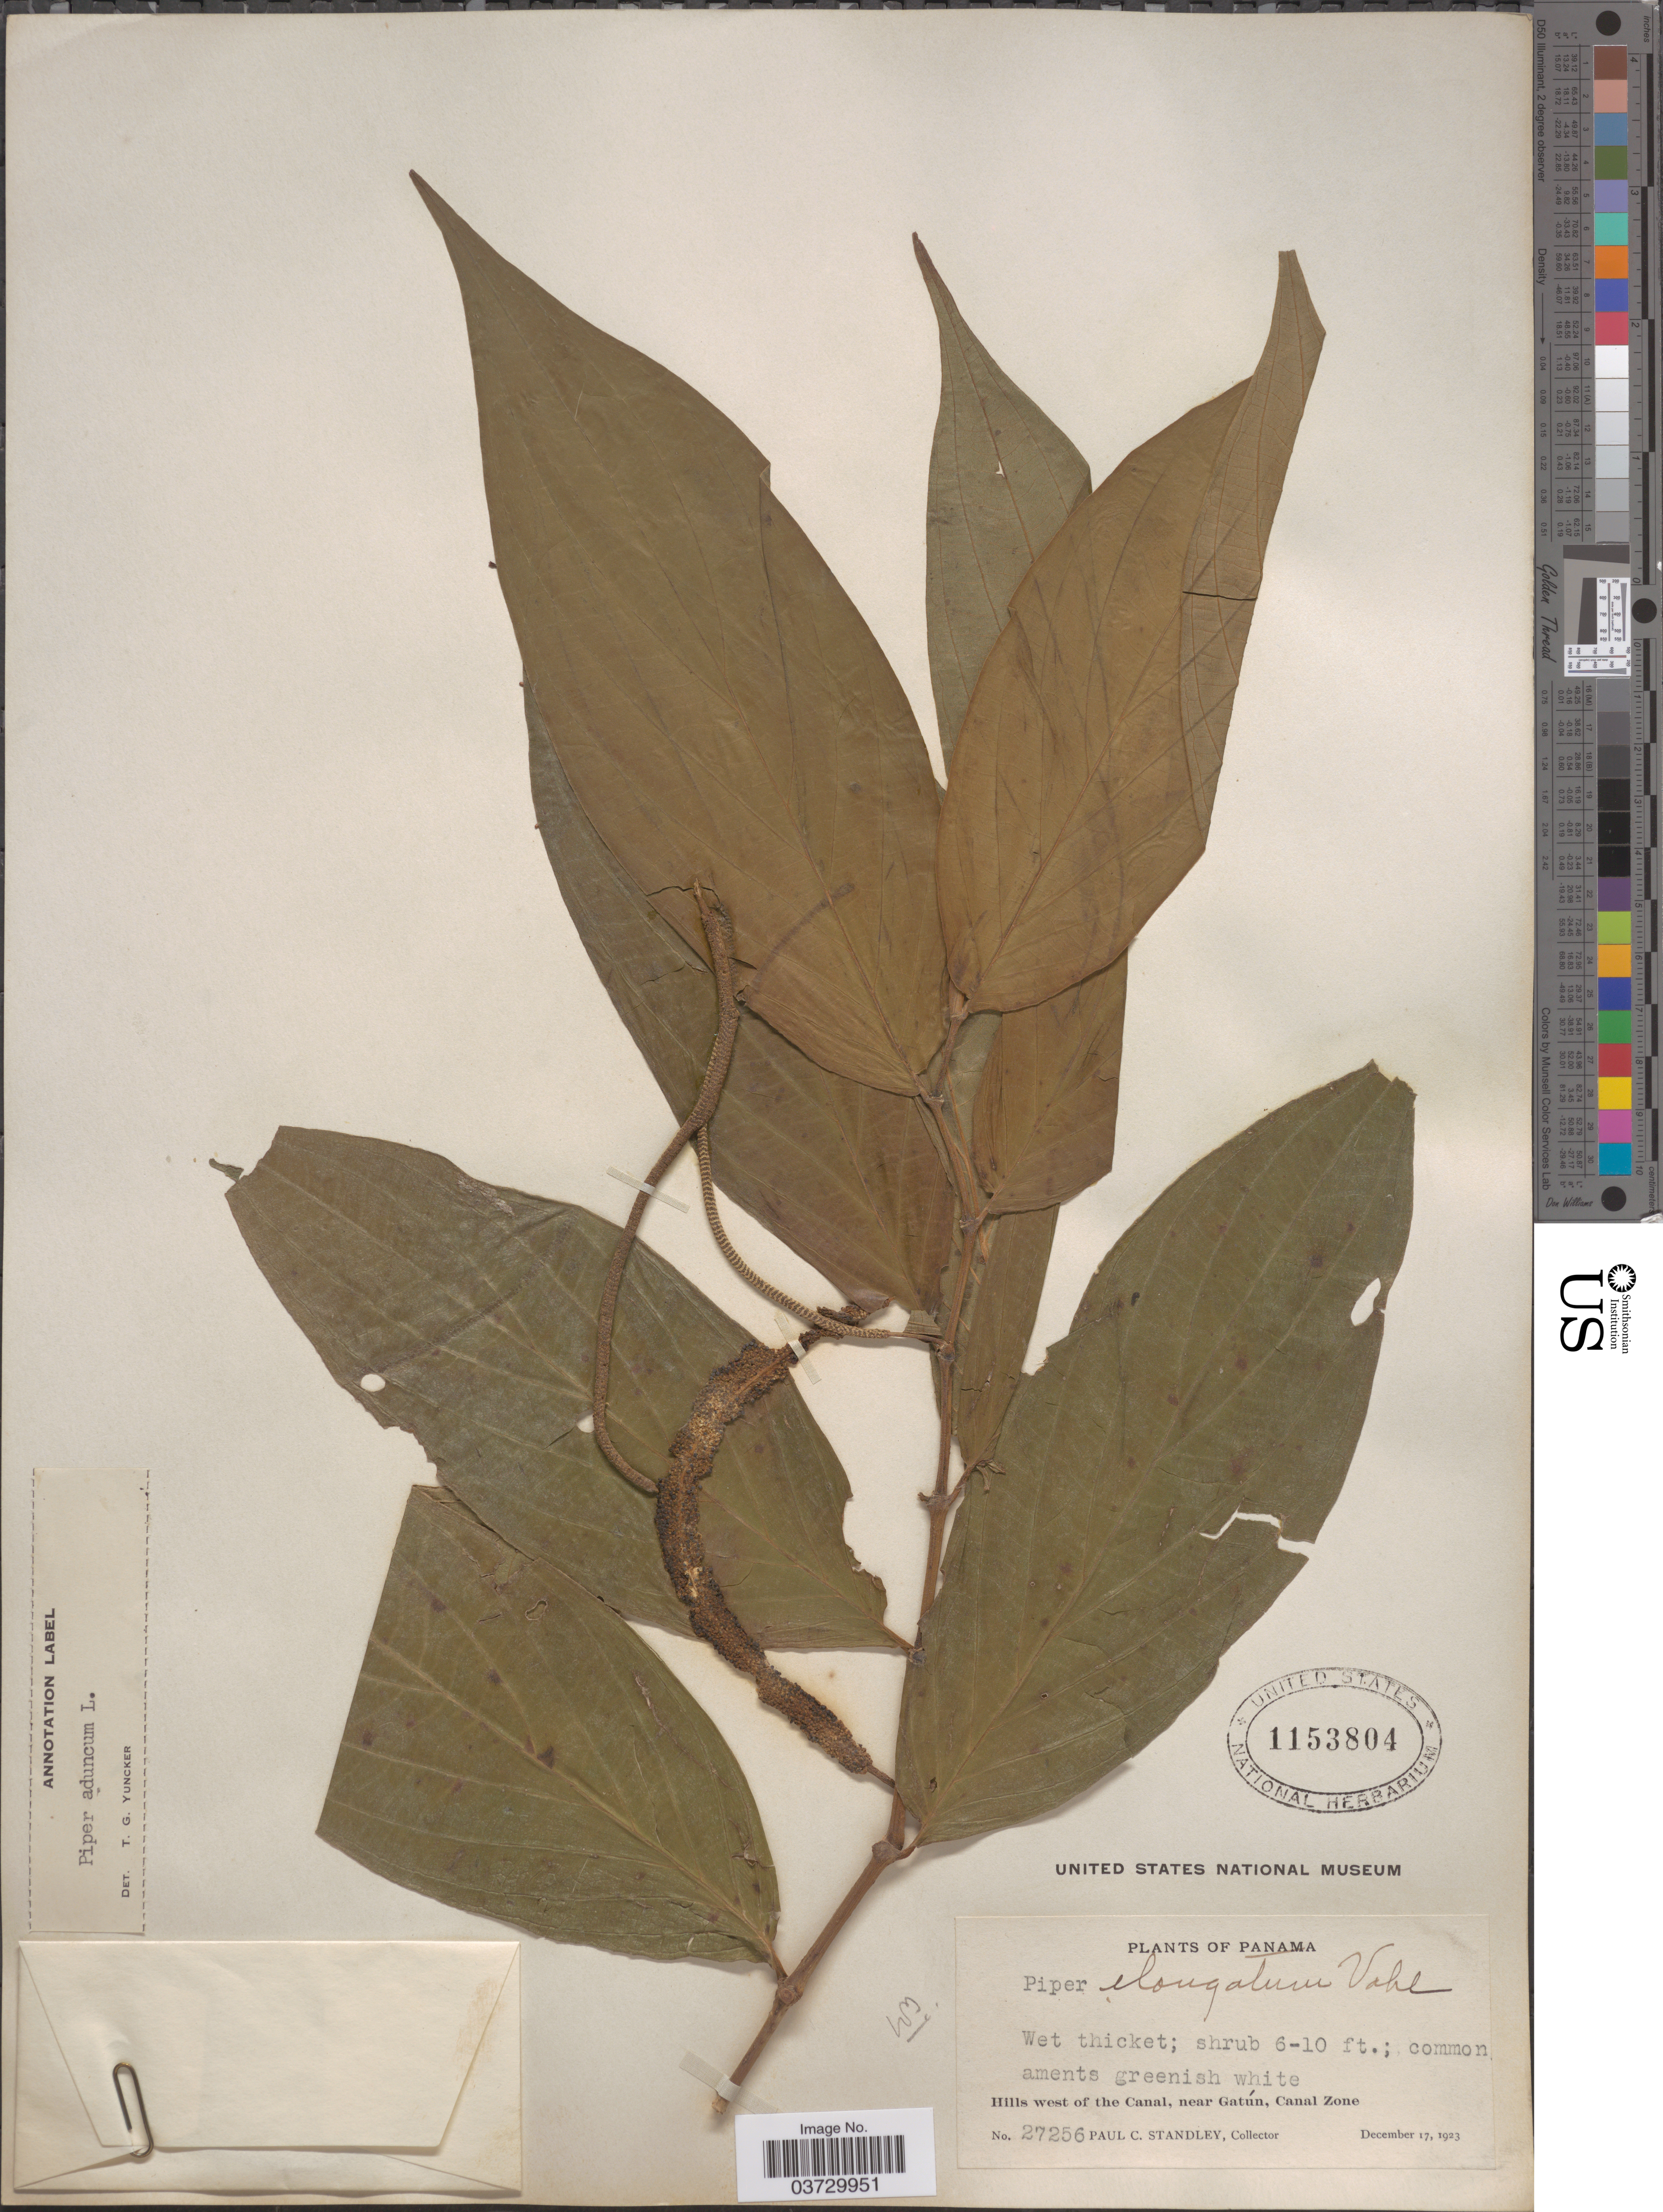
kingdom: Plantae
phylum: Tracheophyta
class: Magnoliopsida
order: Piperales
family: Piperaceae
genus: Piper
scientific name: Piper aduncum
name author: L.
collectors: P. C. Standley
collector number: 27256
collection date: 1923-12-17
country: Panama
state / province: Colón / Panamá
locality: Hills west of the Canal, near Gatún, Canal Zone.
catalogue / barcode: US 1153804